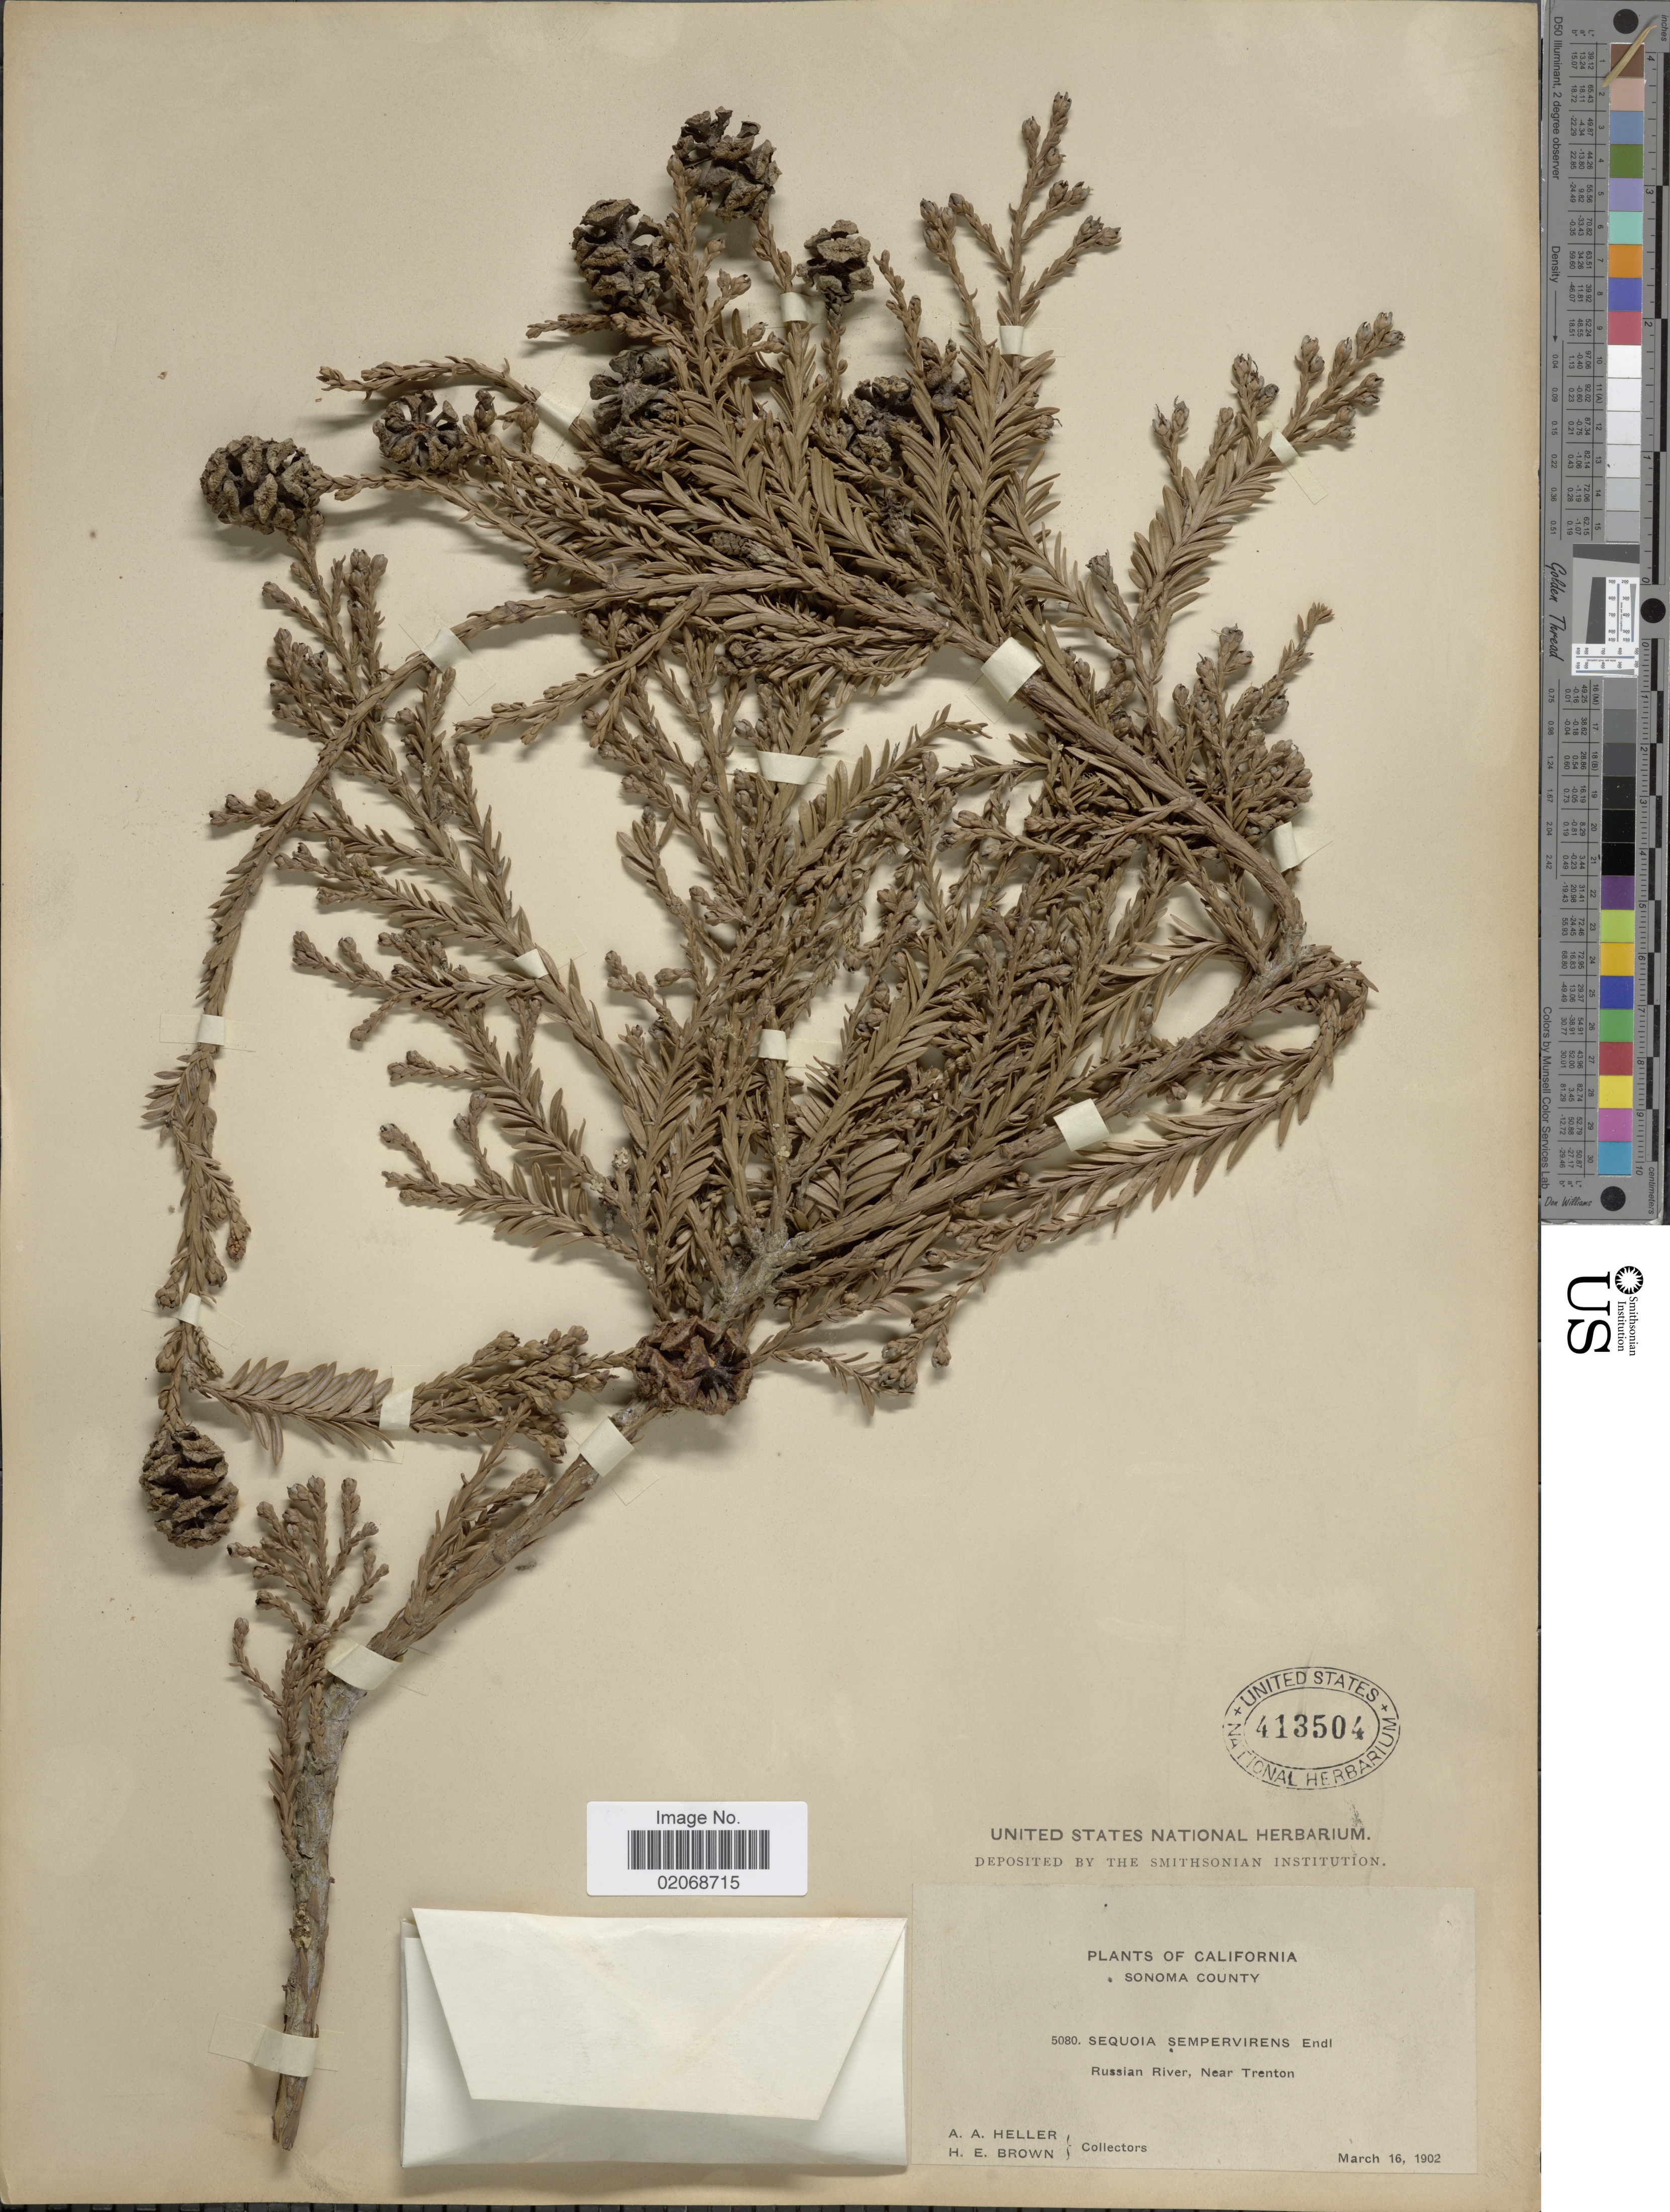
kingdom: Plantae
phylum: Tracheophyta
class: Pinopsida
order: Pinales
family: Cupressaceae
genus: Sequoia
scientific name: Sequoia sempervirens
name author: (D. Don) Endl.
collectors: A. A. Heller & H. E. Brown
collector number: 5080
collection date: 1902-03-16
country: United States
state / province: California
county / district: Sonoma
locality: Sonoma County, Russian River, Near Trenton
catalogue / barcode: US 413504